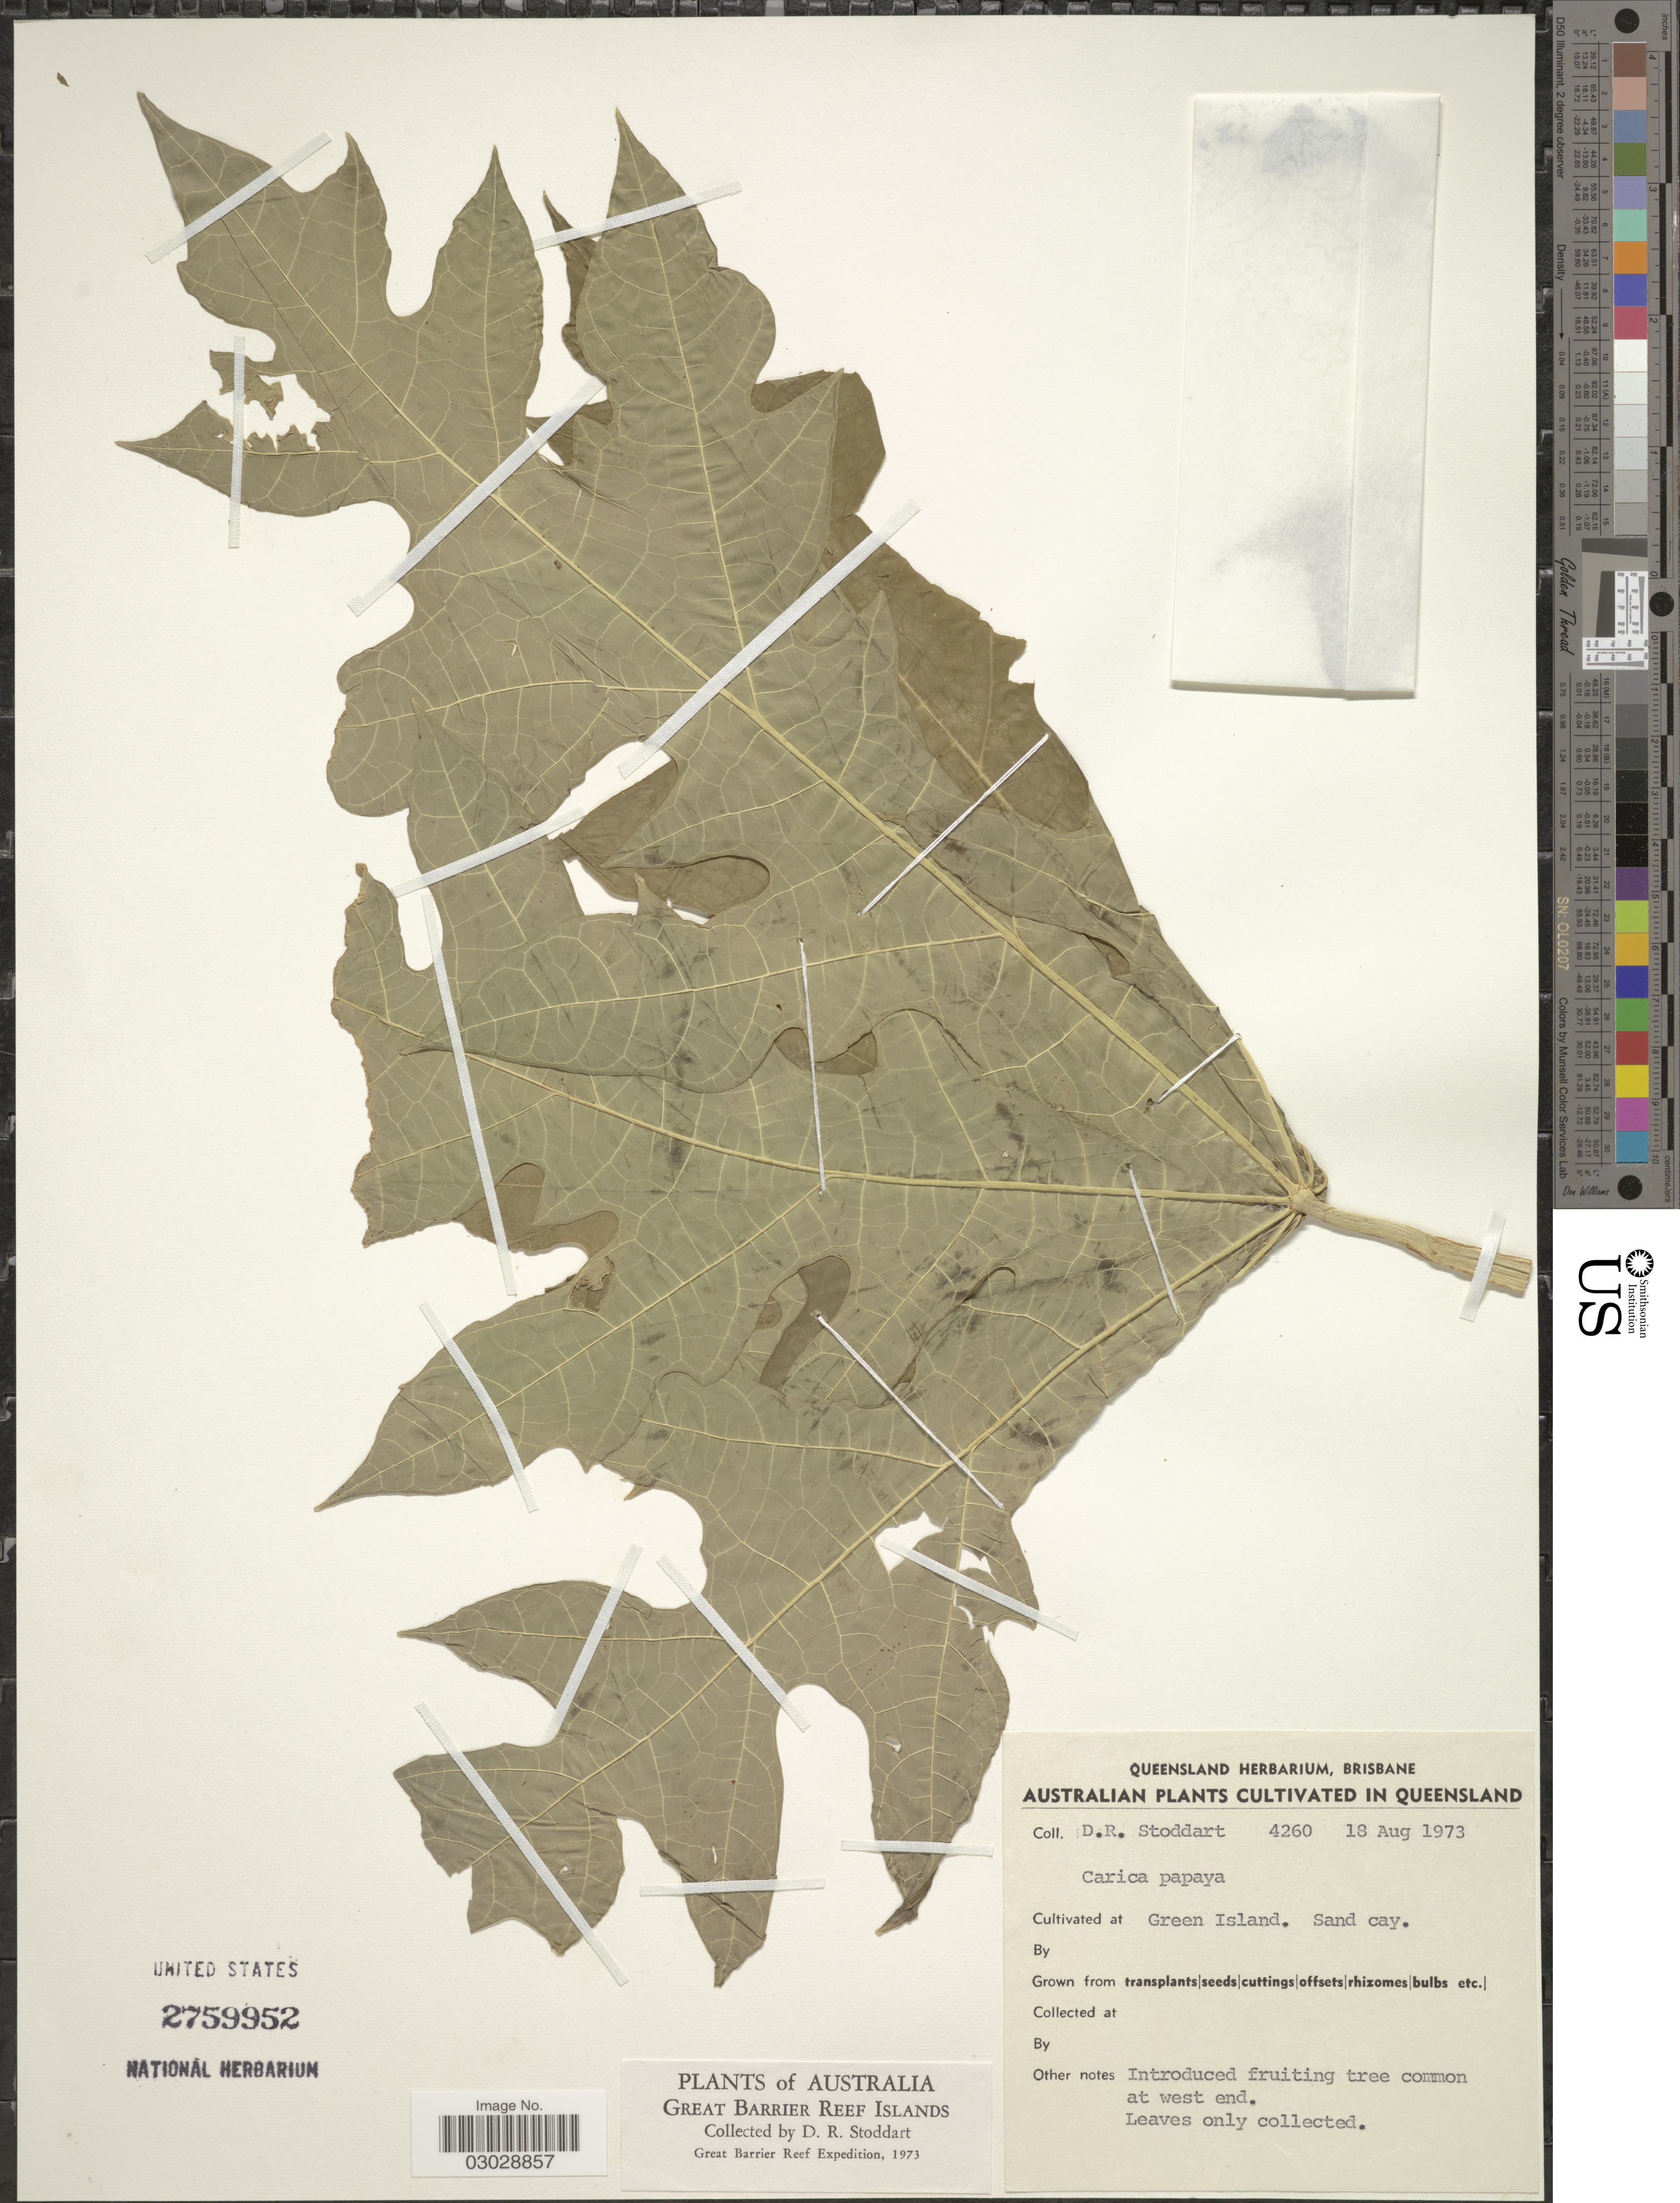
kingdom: Plantae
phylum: Tracheophyta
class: Magnoliopsida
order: Brassicales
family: Caricaceae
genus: Carica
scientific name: Carica papaya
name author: L.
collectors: D. R. Stoddart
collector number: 4260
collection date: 1973-08-18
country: Australia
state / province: Queensland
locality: Green Island.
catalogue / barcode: US 2759952